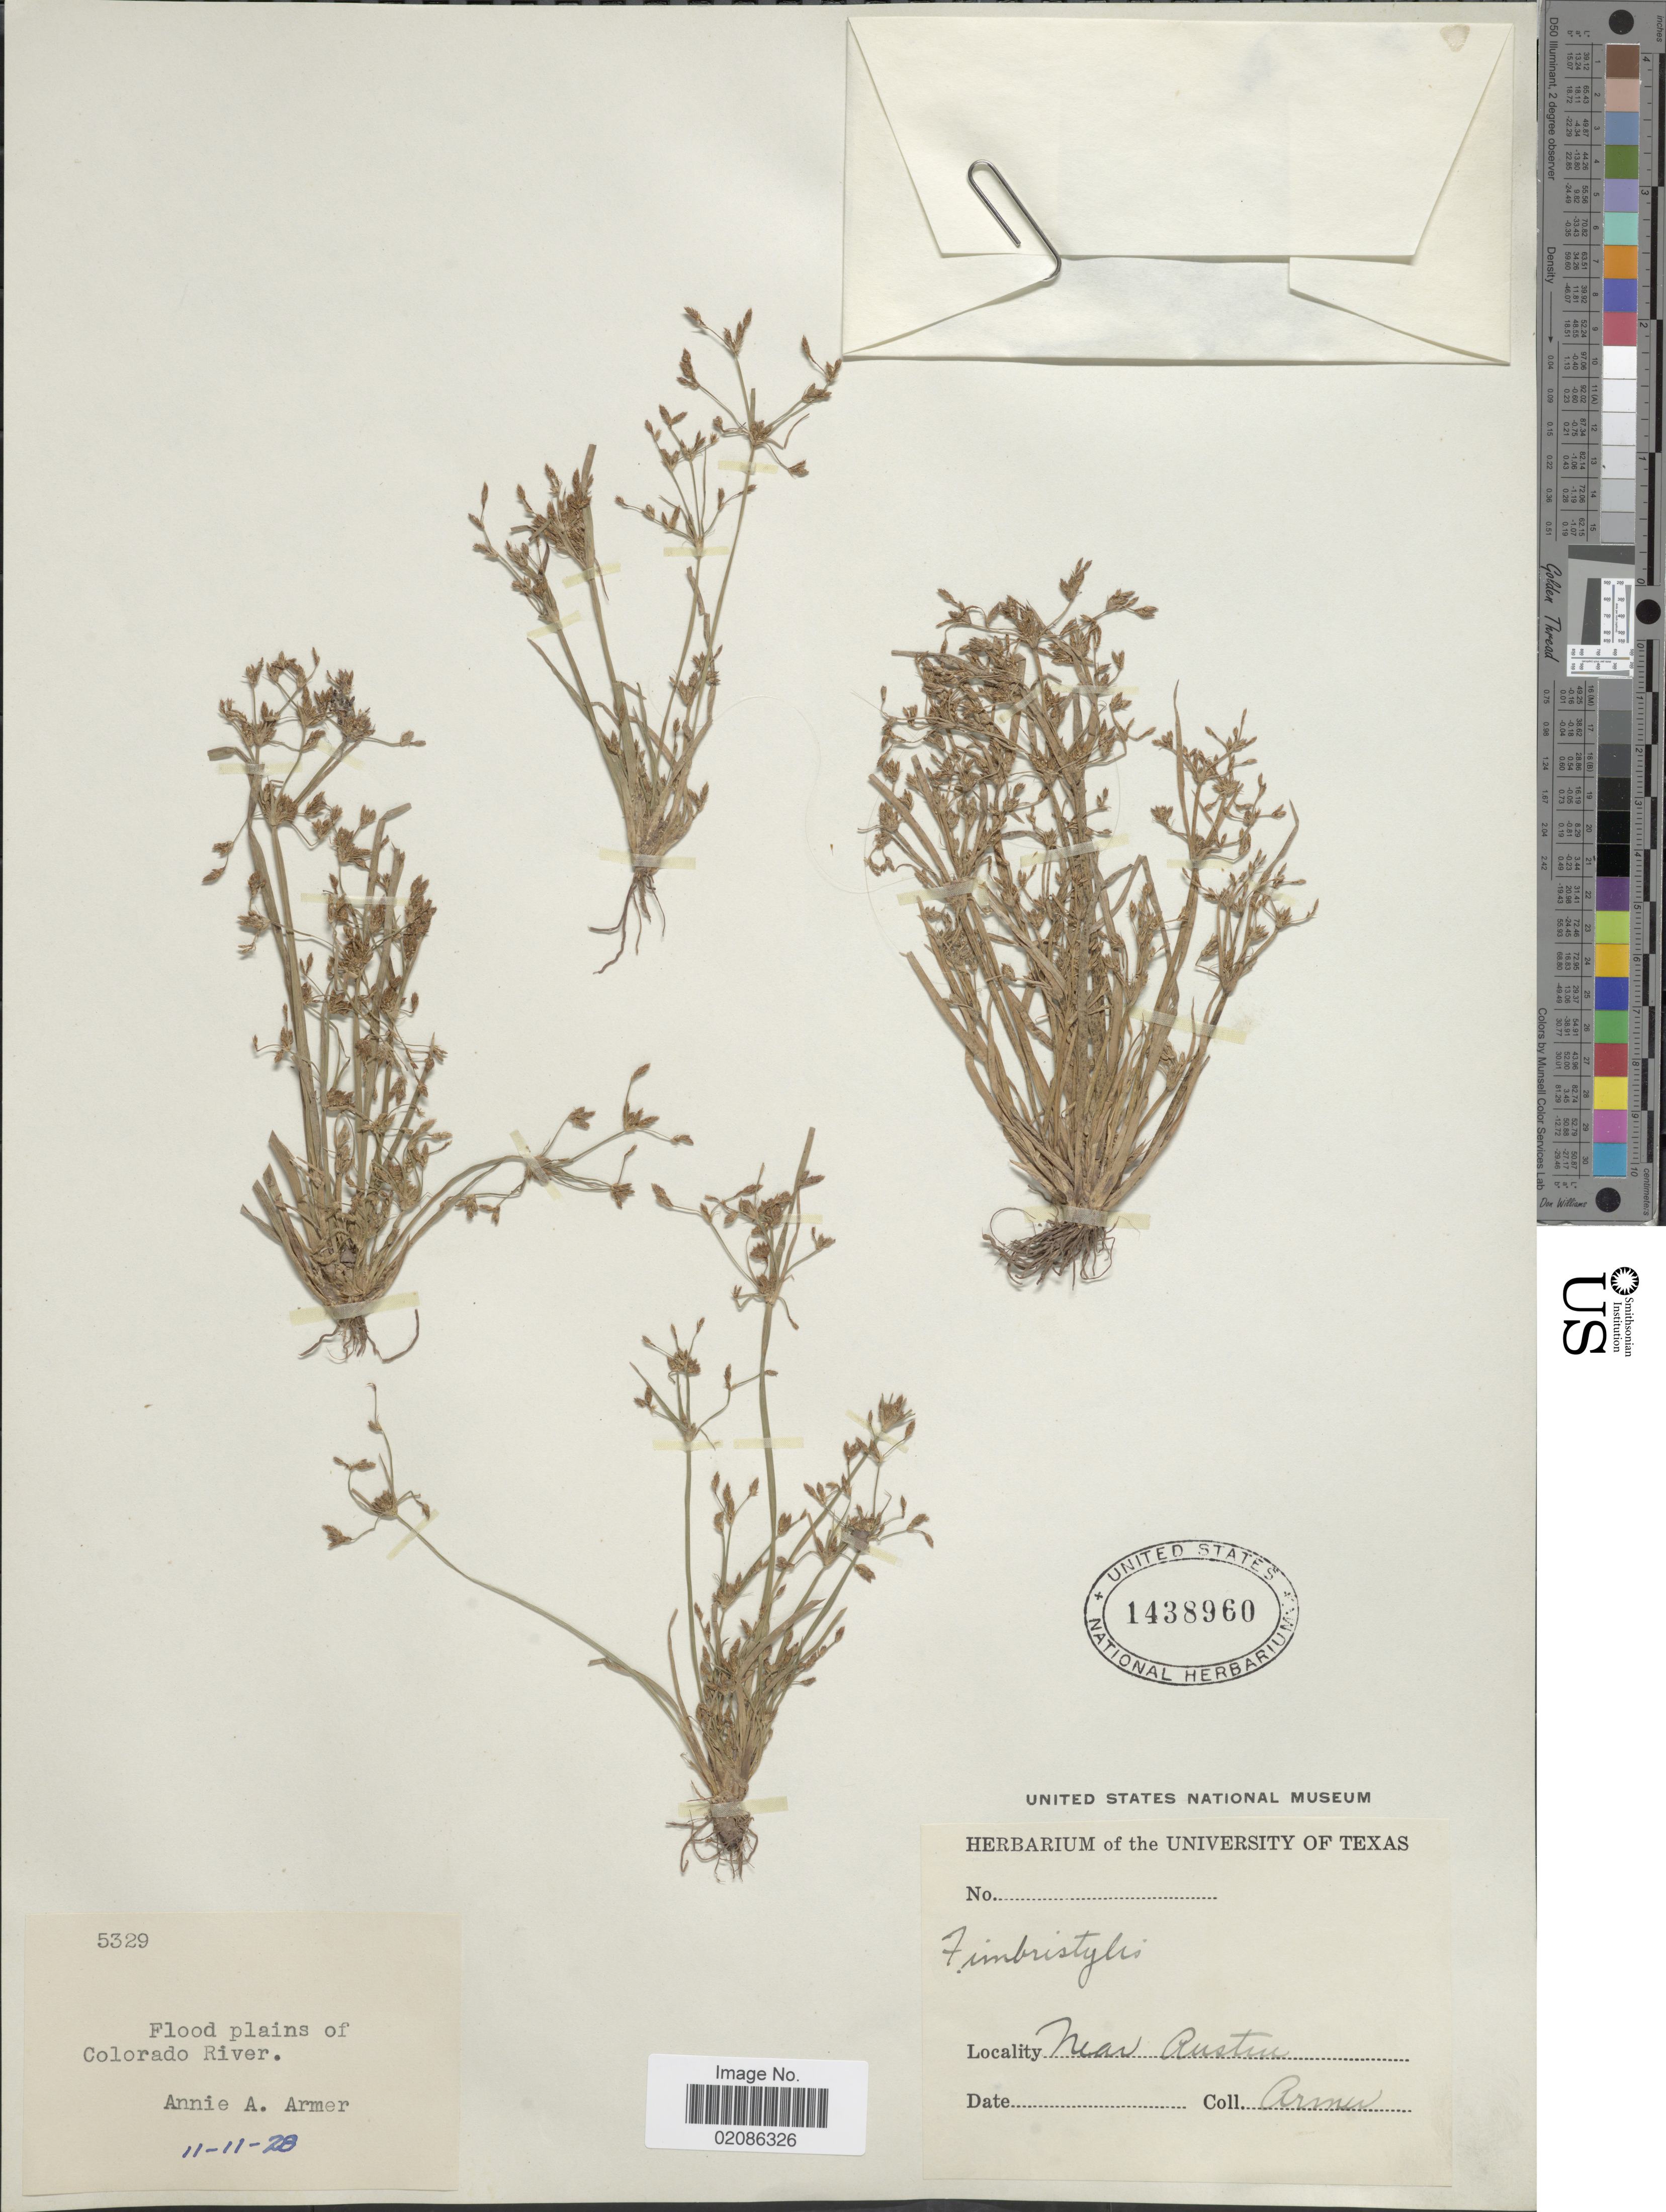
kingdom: Plantae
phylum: Tracheophyta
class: Liliopsida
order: Poales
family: Cyperaceae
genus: Fimbristylis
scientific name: Fimbristylis autumnalis (L.) Roem. & Schult.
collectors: A. Armer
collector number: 5329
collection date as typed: Transcribed d/m/y: 11/11/28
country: United States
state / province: Texas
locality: Flood plains of Colorado River, Near Austin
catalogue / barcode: US 1438960